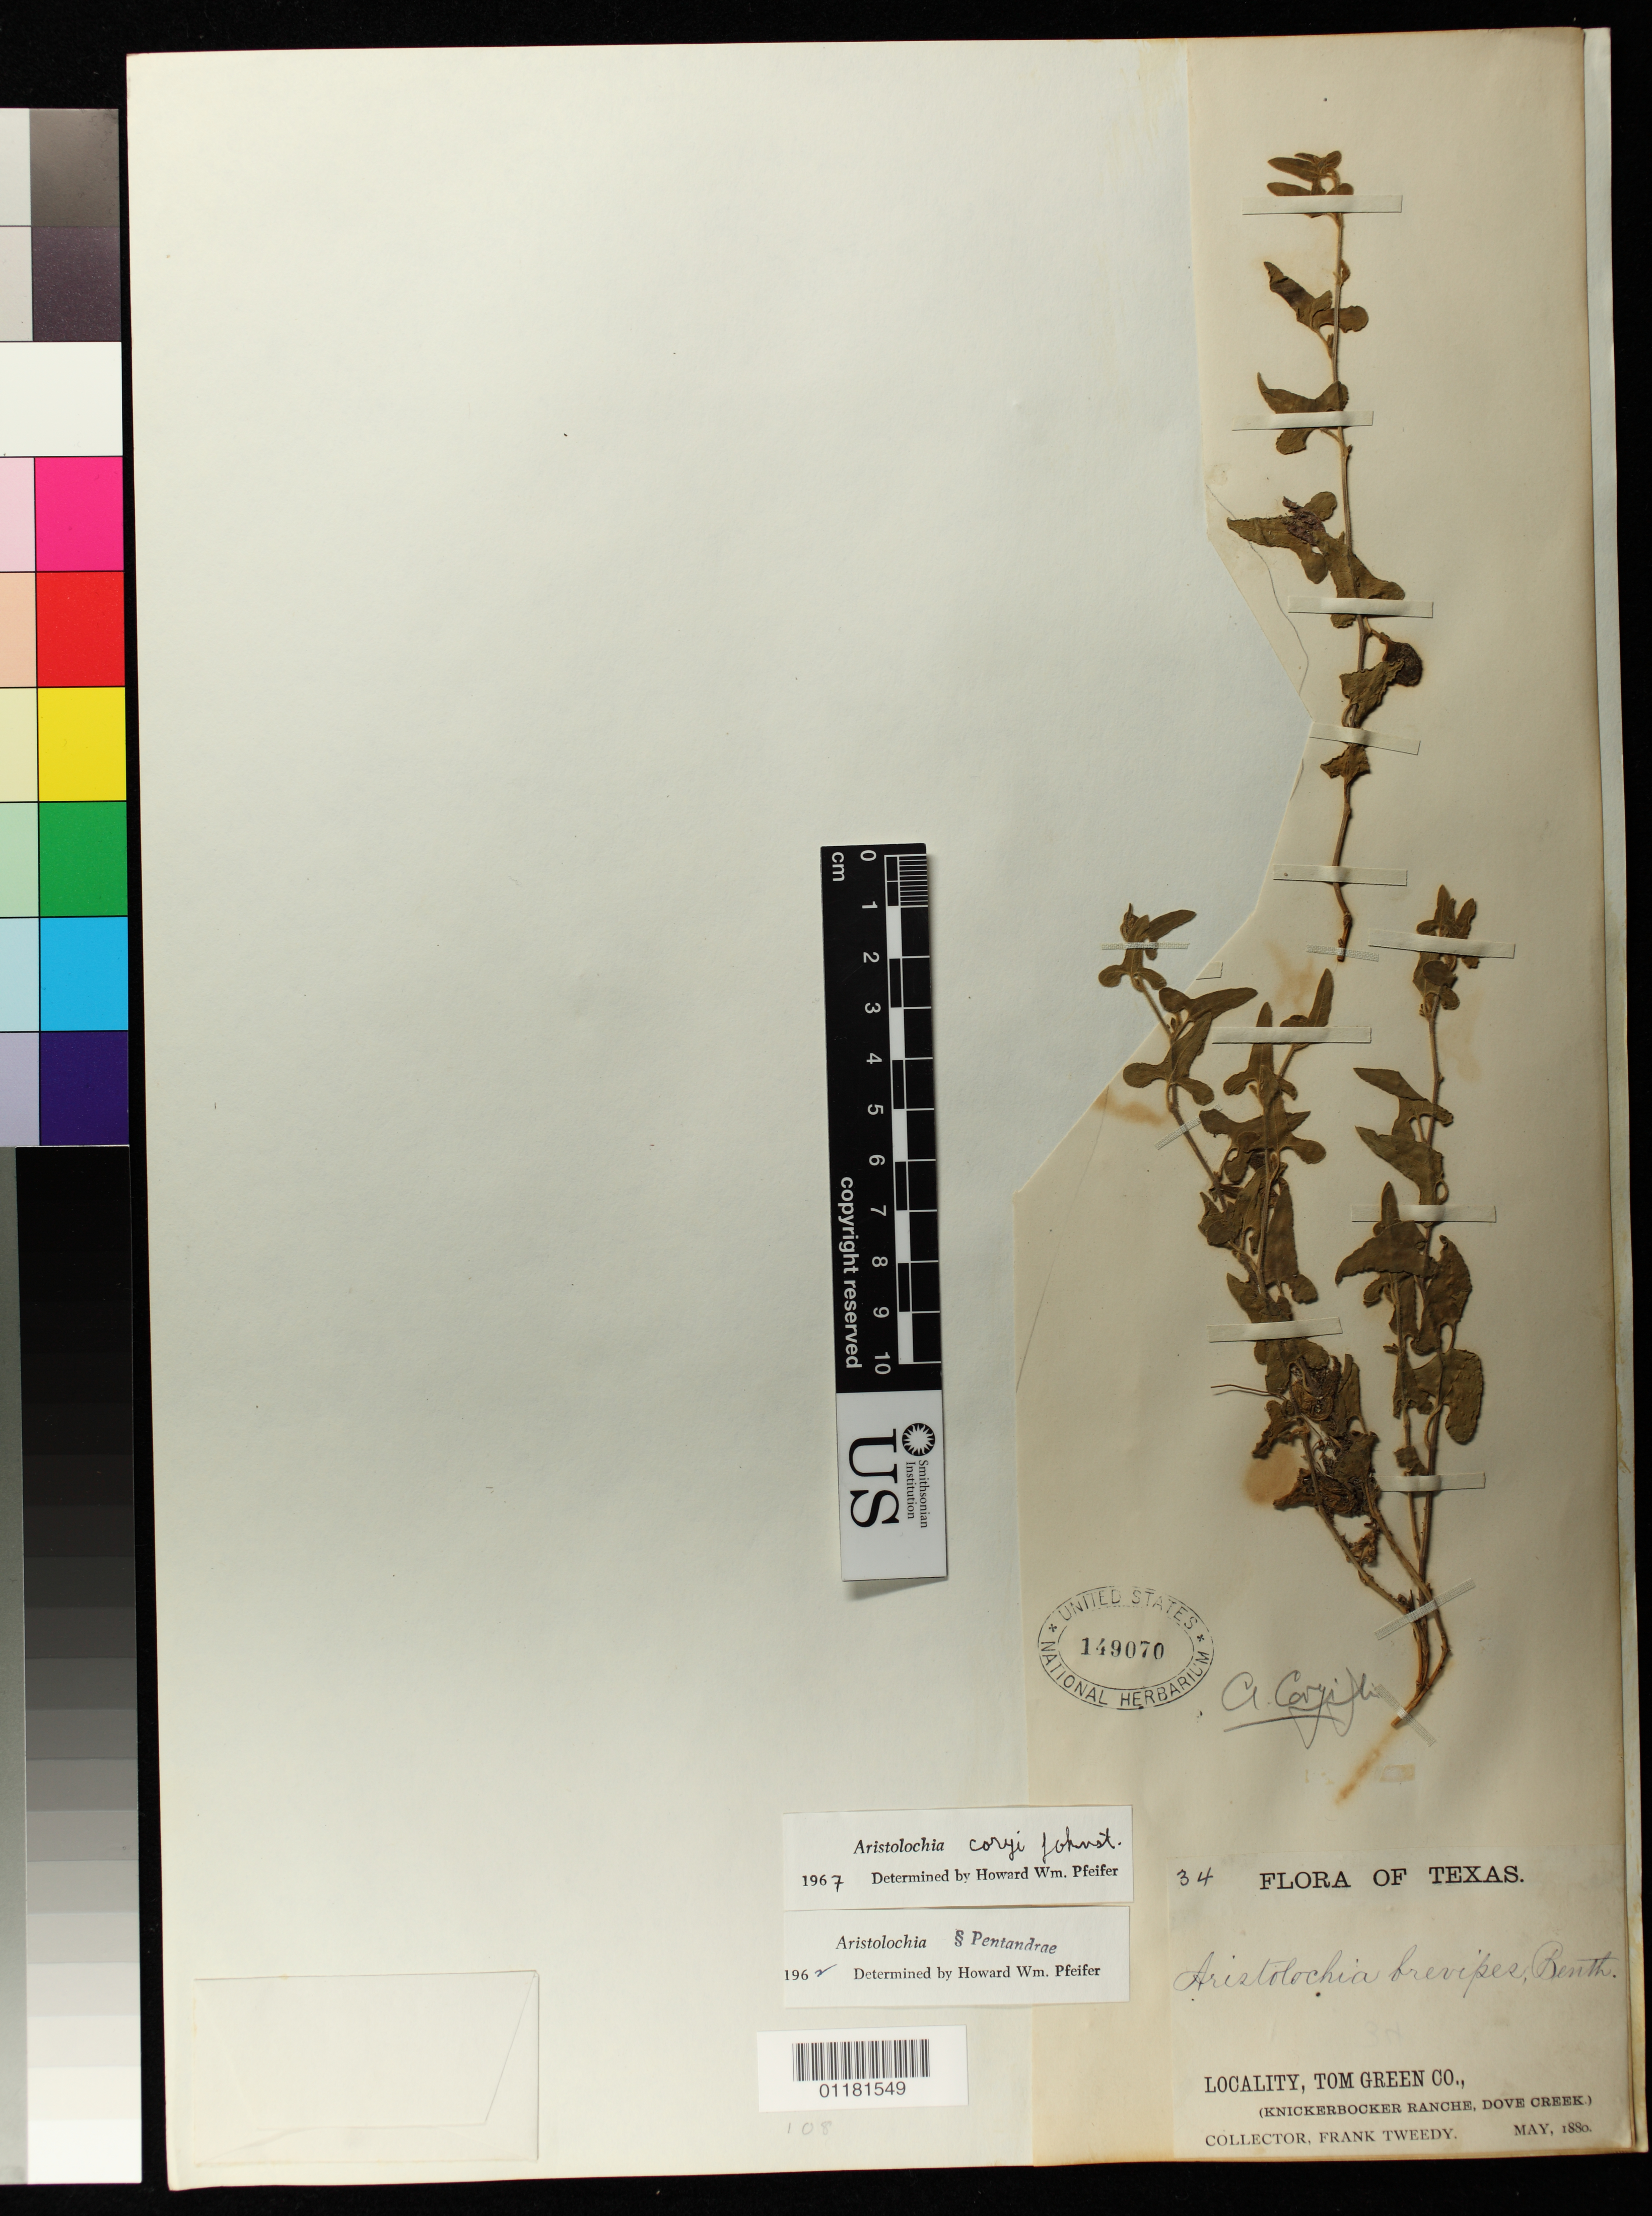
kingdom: Plantae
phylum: Tracheophyta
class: Magnoliopsida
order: Piperales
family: Aristolochiaceae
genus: Aristolochia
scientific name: Aristolochia coryi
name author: I.M. Johnst.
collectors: F. Tweedy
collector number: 34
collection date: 1880-05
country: United States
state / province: Texas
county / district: Tom Green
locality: Dove Creek, Knickerbocker Ranch, Tom Green County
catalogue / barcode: US 149070